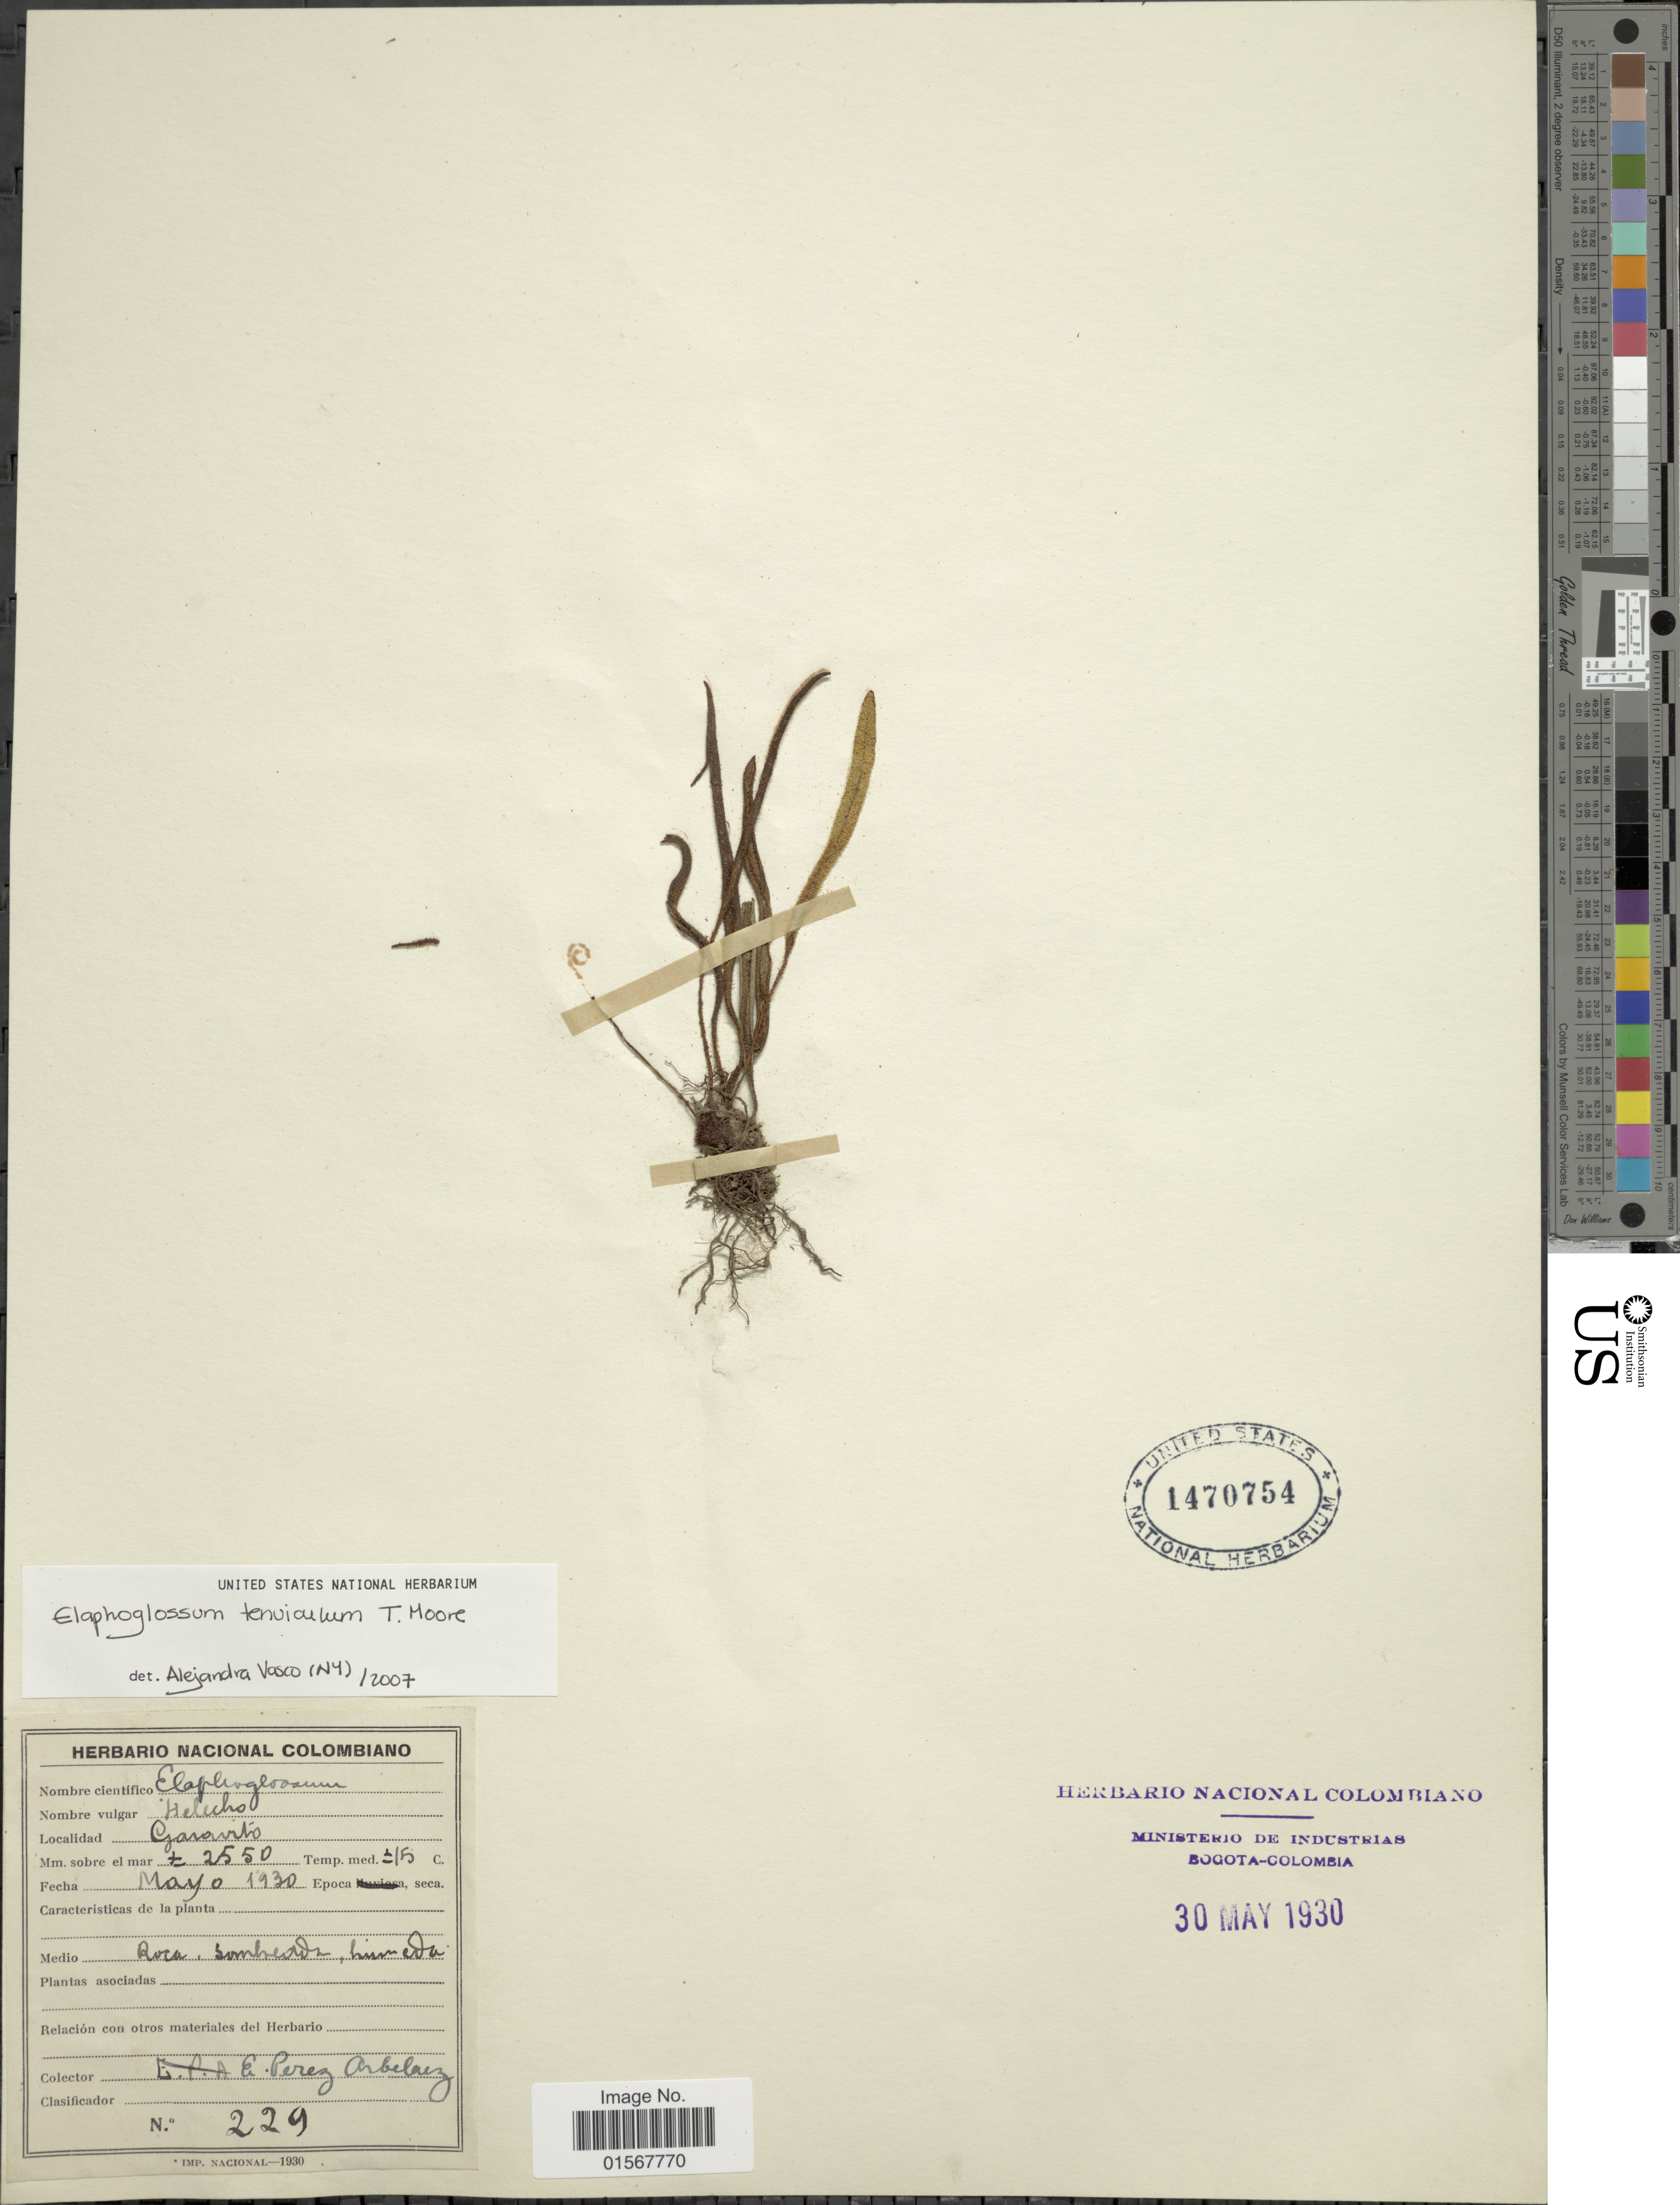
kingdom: Plantae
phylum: Tracheophyta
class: Polypodiopsida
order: Polypodiales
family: Dryopteridaceae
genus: Elaphoglossum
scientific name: Elaphoglossum tenuiculum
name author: (Fée) Baker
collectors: E. Pérez Arbeláez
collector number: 229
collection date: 1930-05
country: Colombia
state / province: Boyacá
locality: Garovito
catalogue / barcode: US 1470754